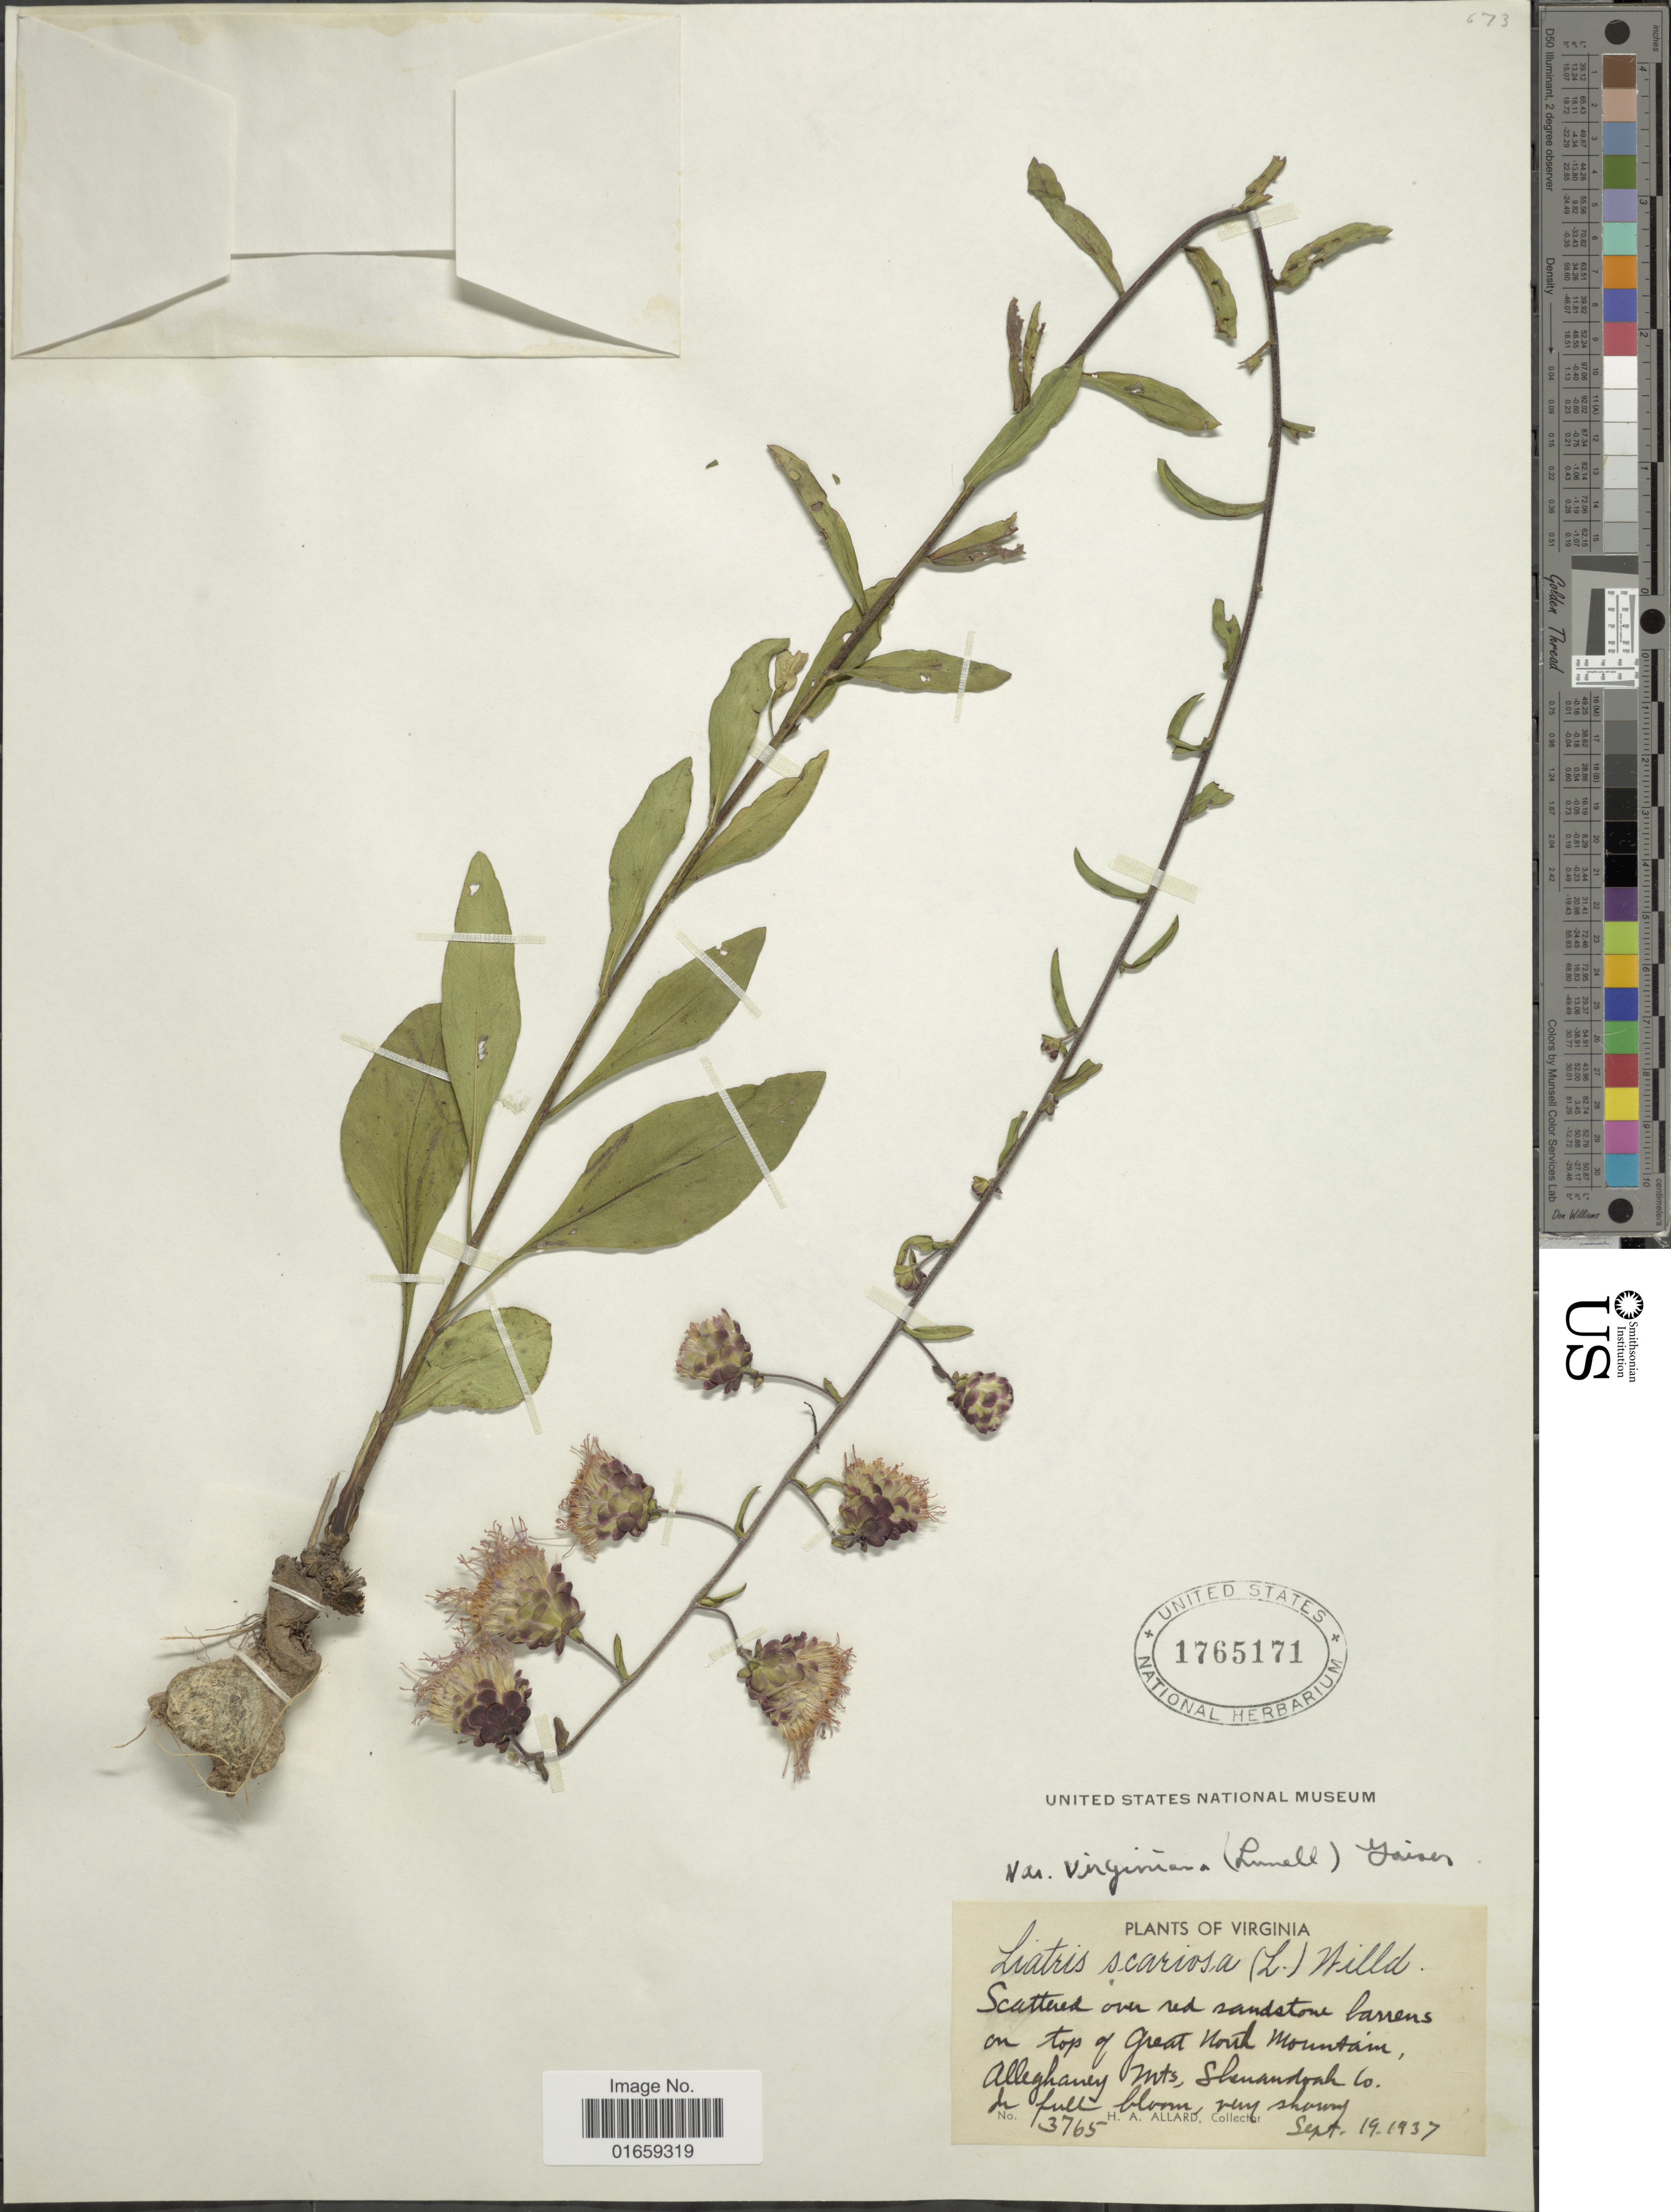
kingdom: Plantae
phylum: Tracheophyta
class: Magnoliopsida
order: Asterales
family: Asteraceae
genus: Liatris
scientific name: Liatris scariosa var. virginiana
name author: (Lunell) Gaiser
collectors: H. A. Allard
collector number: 13765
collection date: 1937-09-19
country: United States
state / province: Virginia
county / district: Shenandoah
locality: On top of great North mountain, alleghany mts, Shenandoah Co.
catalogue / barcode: US 1765171